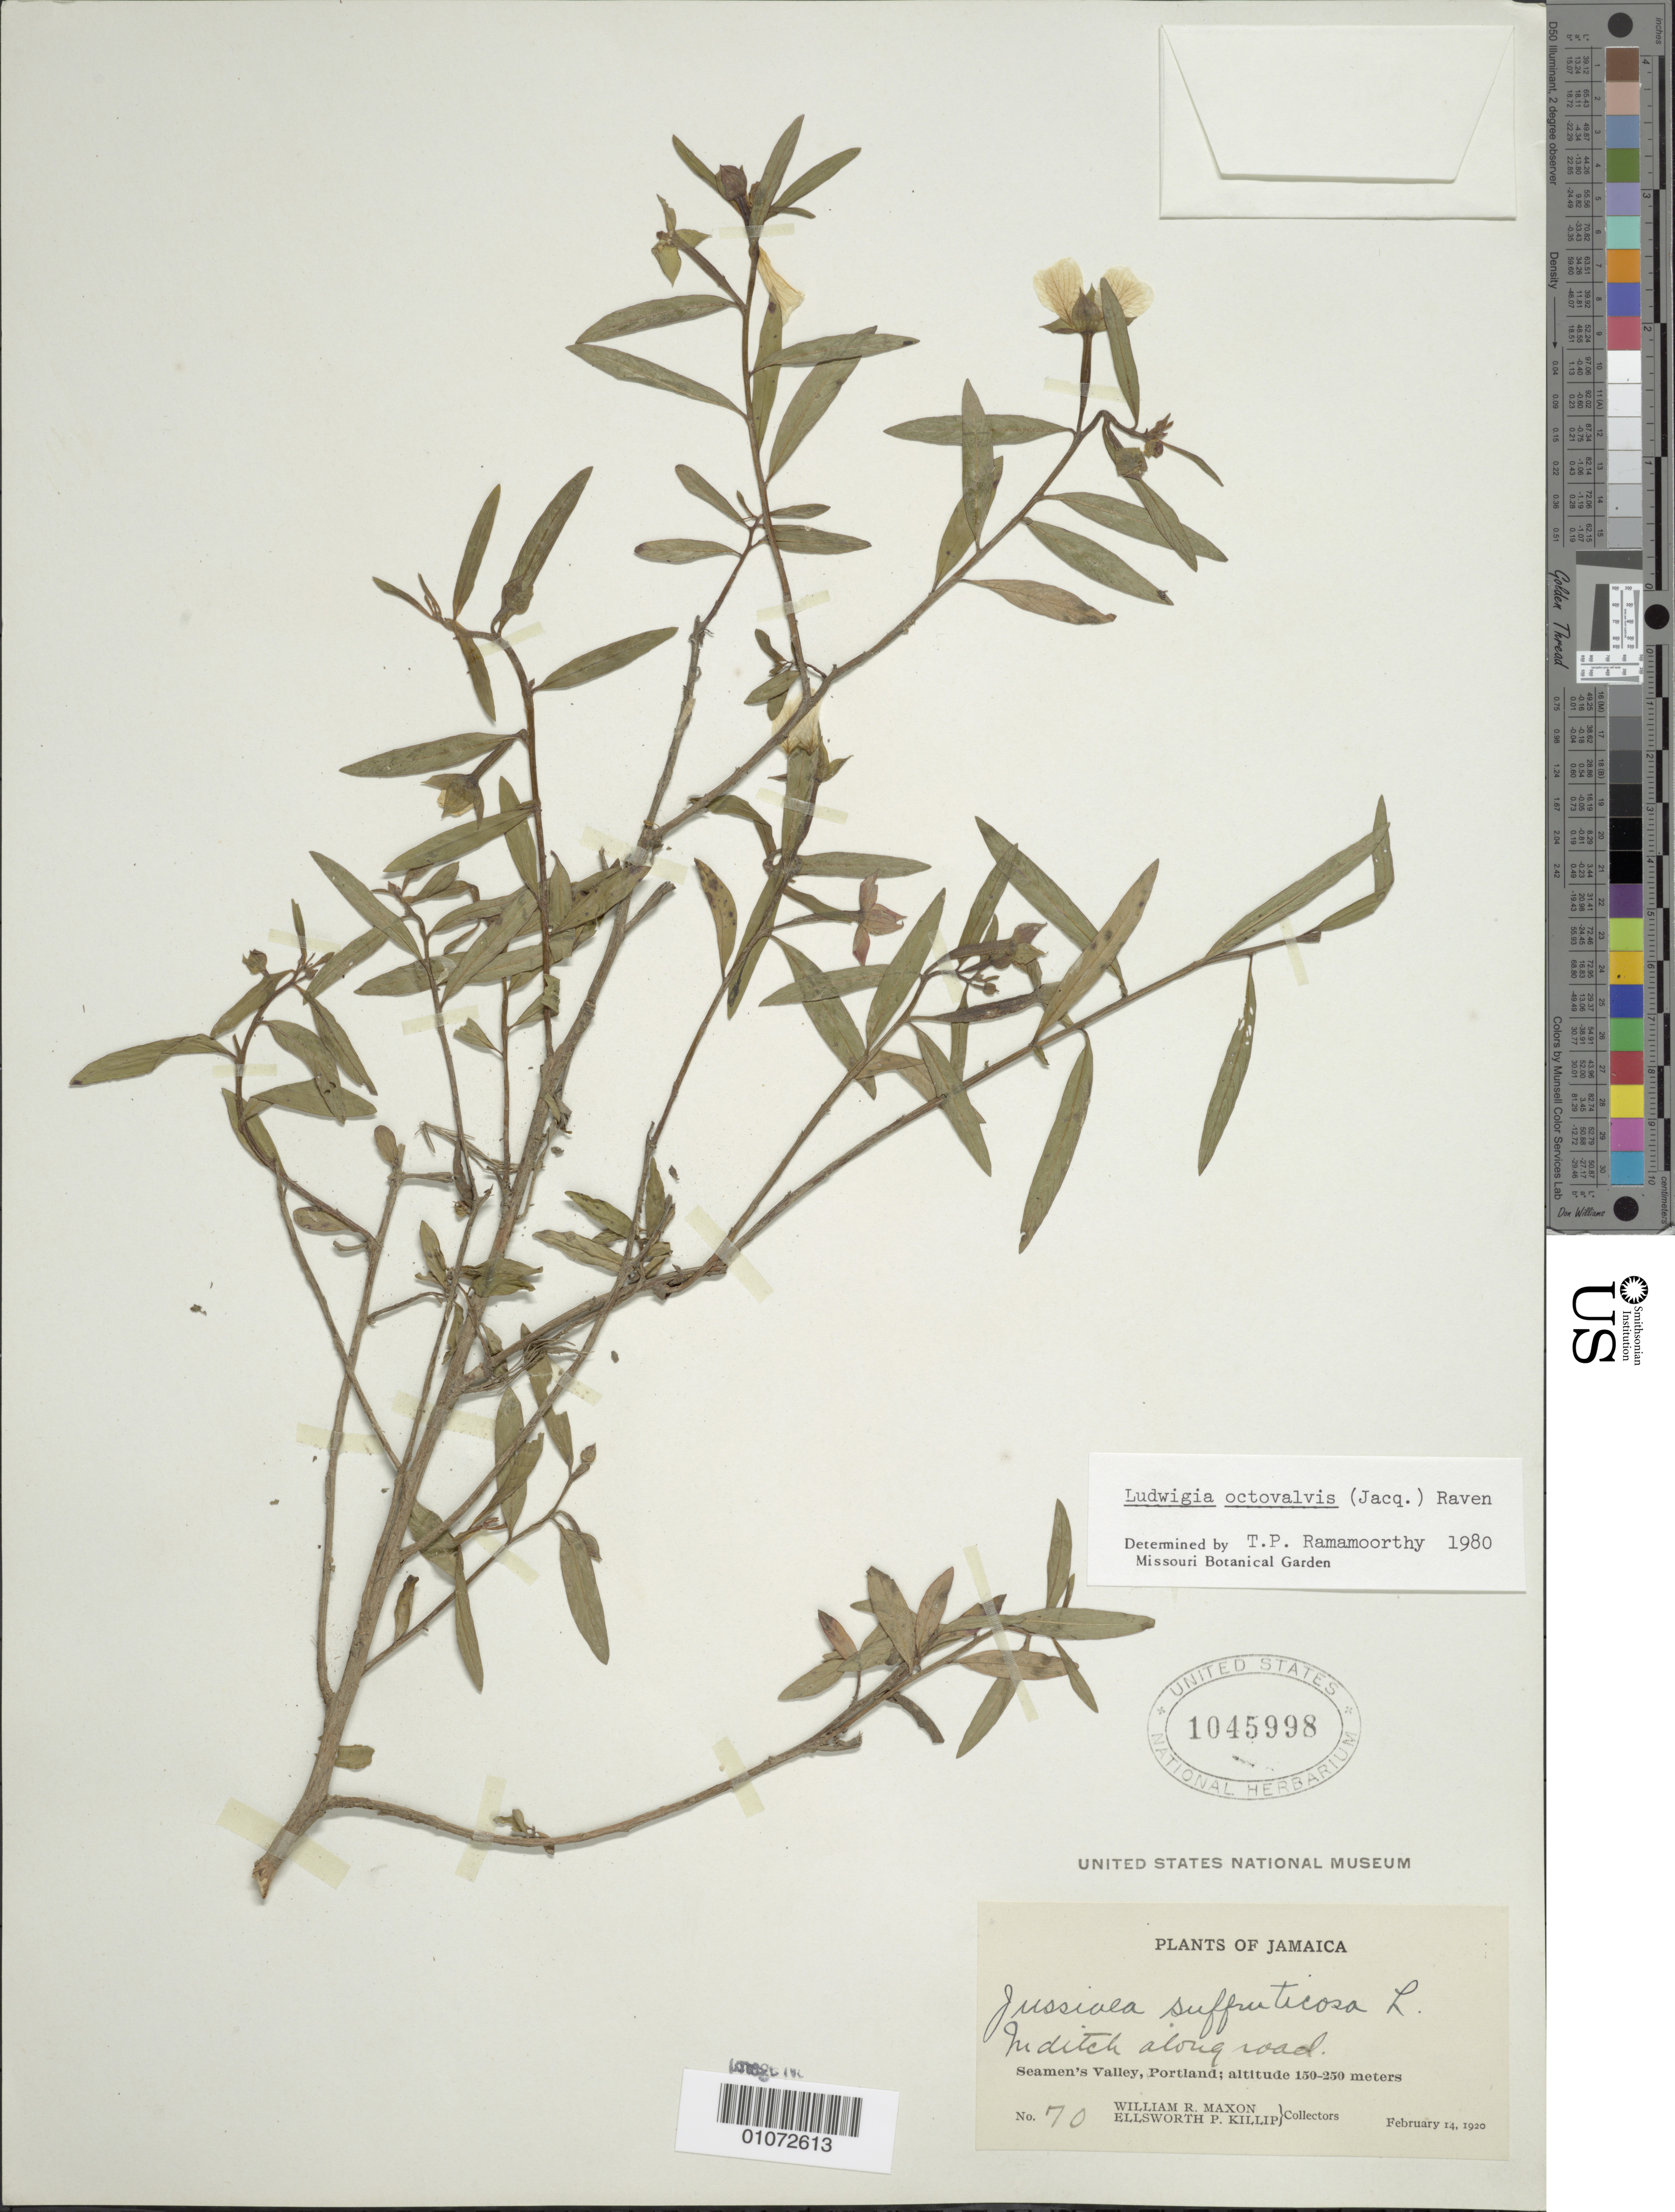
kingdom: Plantae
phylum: Tracheophyta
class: Magnoliopsida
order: Myrtales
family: Onagraceae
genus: Ludwigia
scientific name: Ludwigia octovalvis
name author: (Jacq.) P.H. Raven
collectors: W. R. Maxon & E. P. Killip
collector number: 70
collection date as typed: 14 Feb 1920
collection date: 1920-02-14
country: Jamaica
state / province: Portland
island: Jamaica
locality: Seamen's VAlley, in ditch along road.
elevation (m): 150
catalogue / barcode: US 1045998